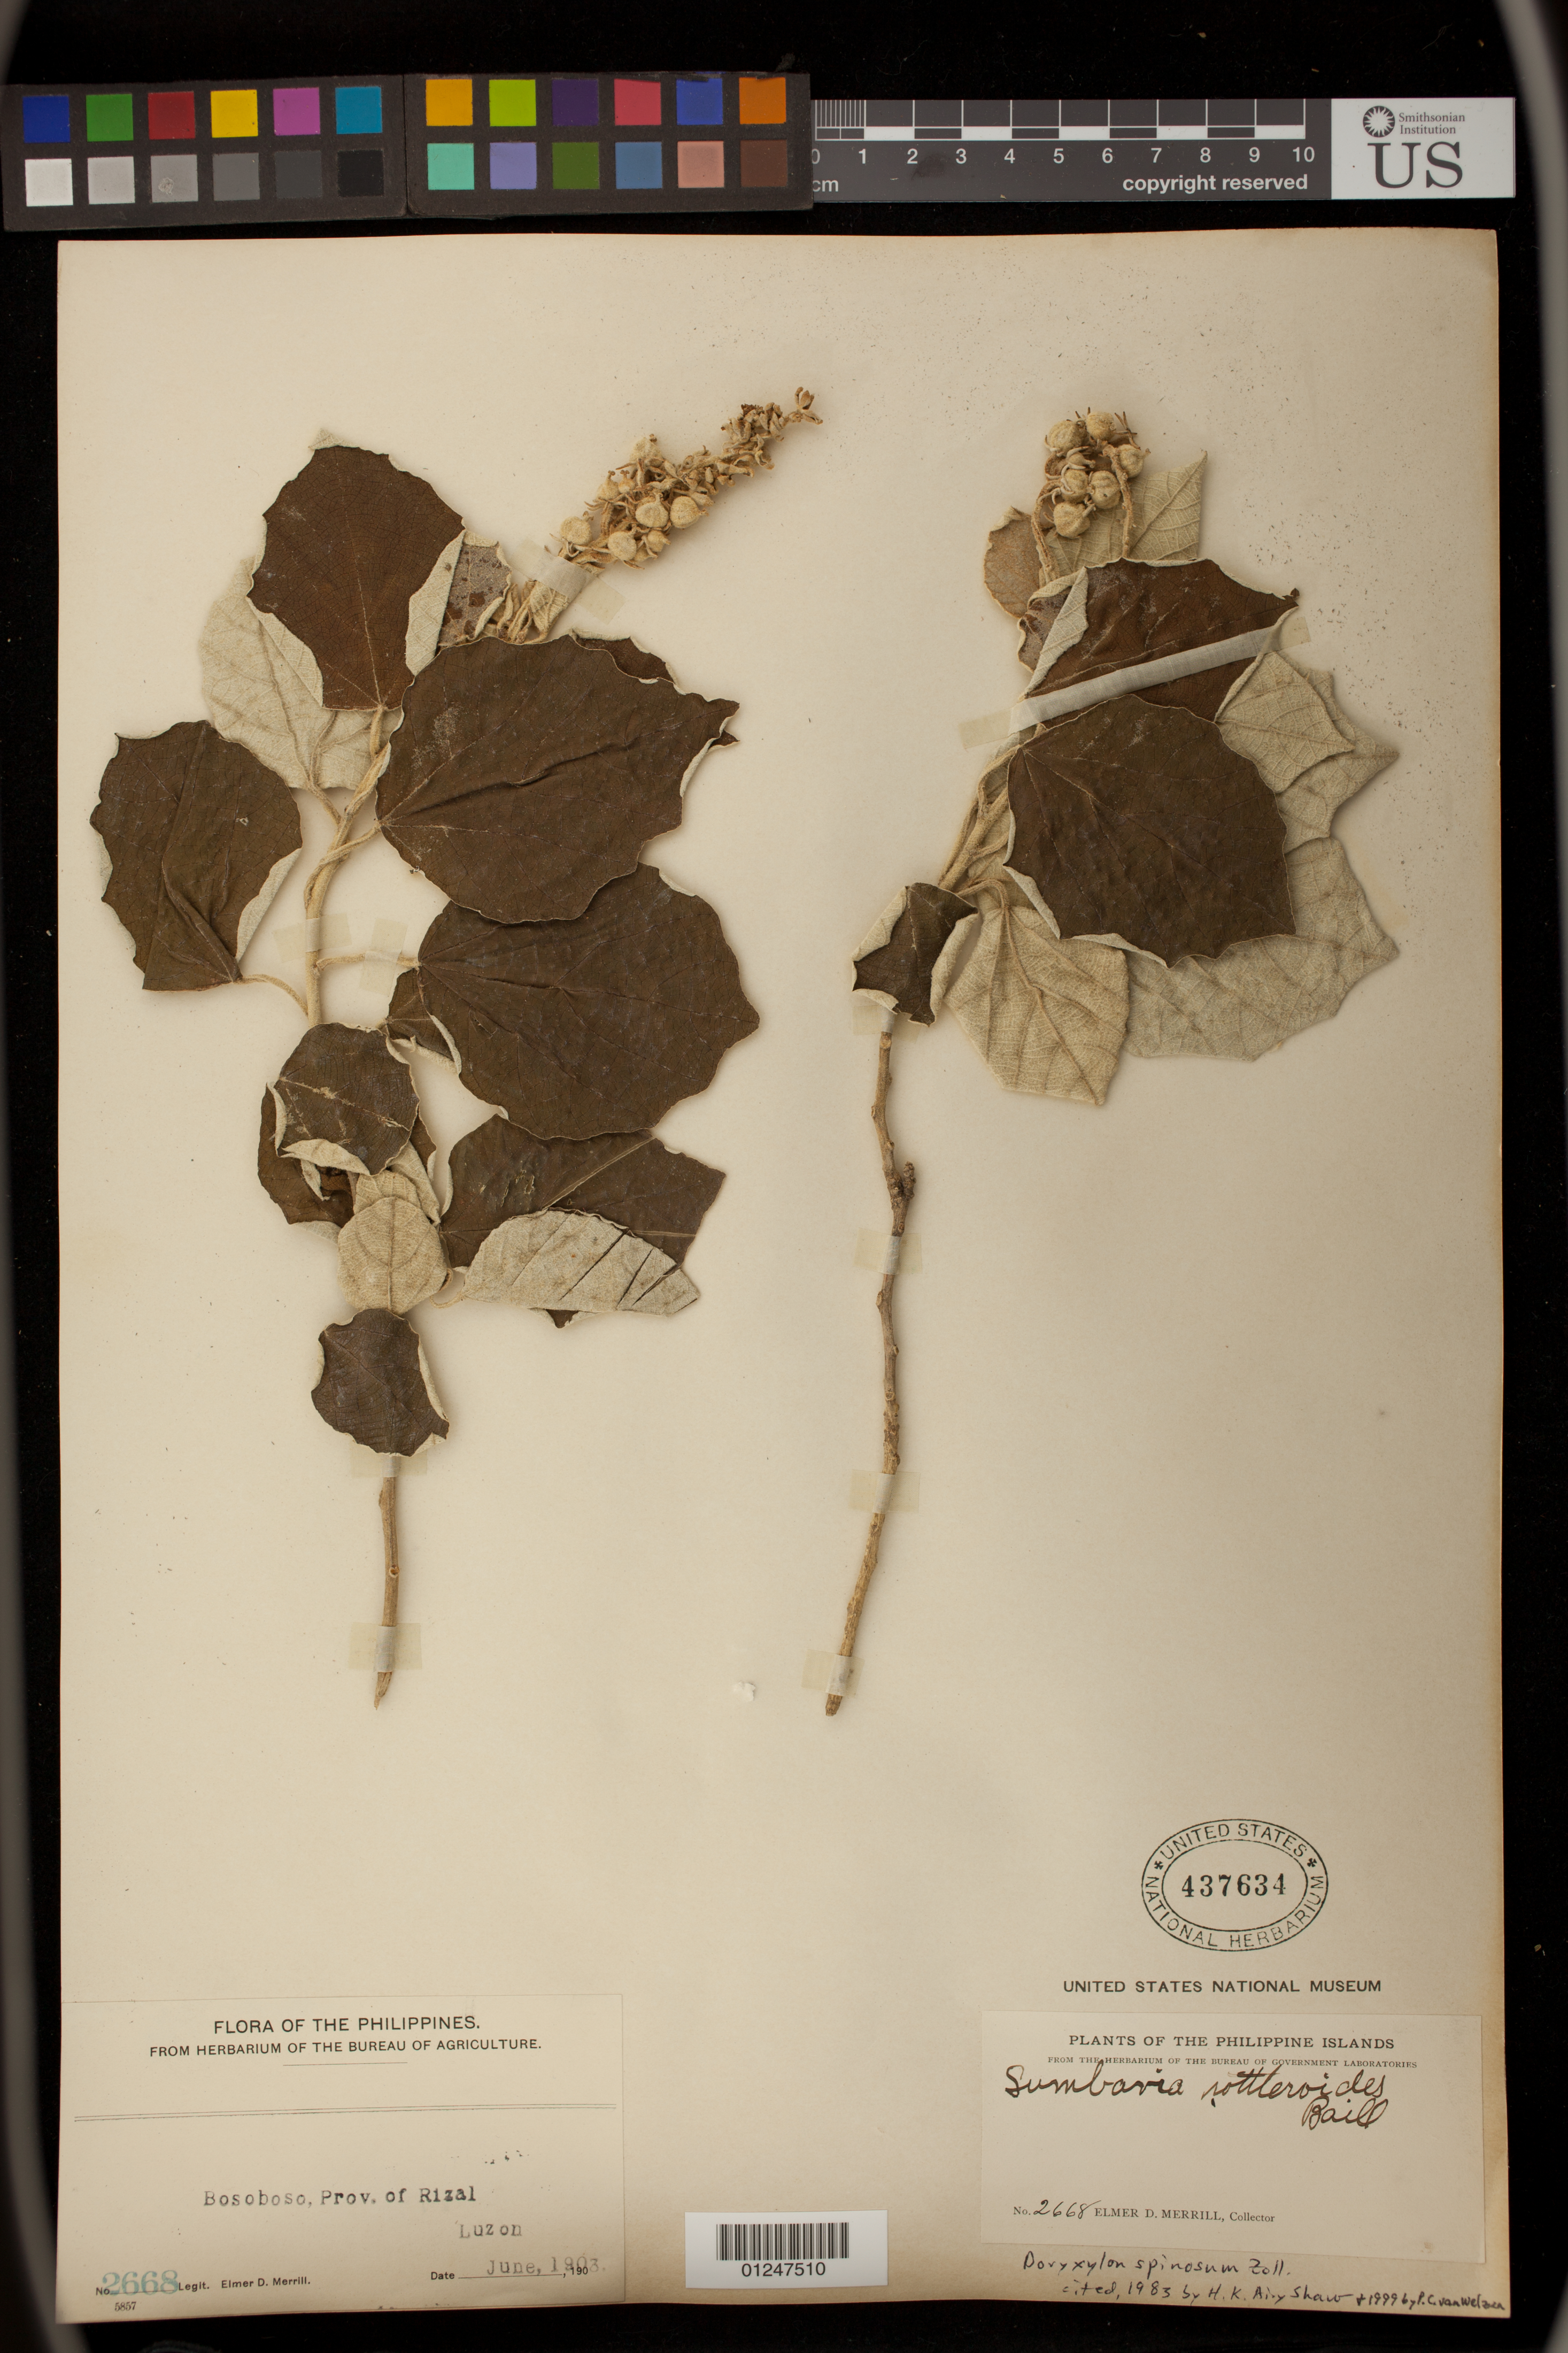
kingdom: Plantae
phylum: Tracheophyta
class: Magnoliopsida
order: Malpighiales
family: Euphorbiaceae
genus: Doryxylon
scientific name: Doryxylon spinosum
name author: Zoll.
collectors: E. D. Merrill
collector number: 2668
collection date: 1903-06-01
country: Philippines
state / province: Calabarzon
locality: Bosoboso, Luzon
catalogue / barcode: US 437634